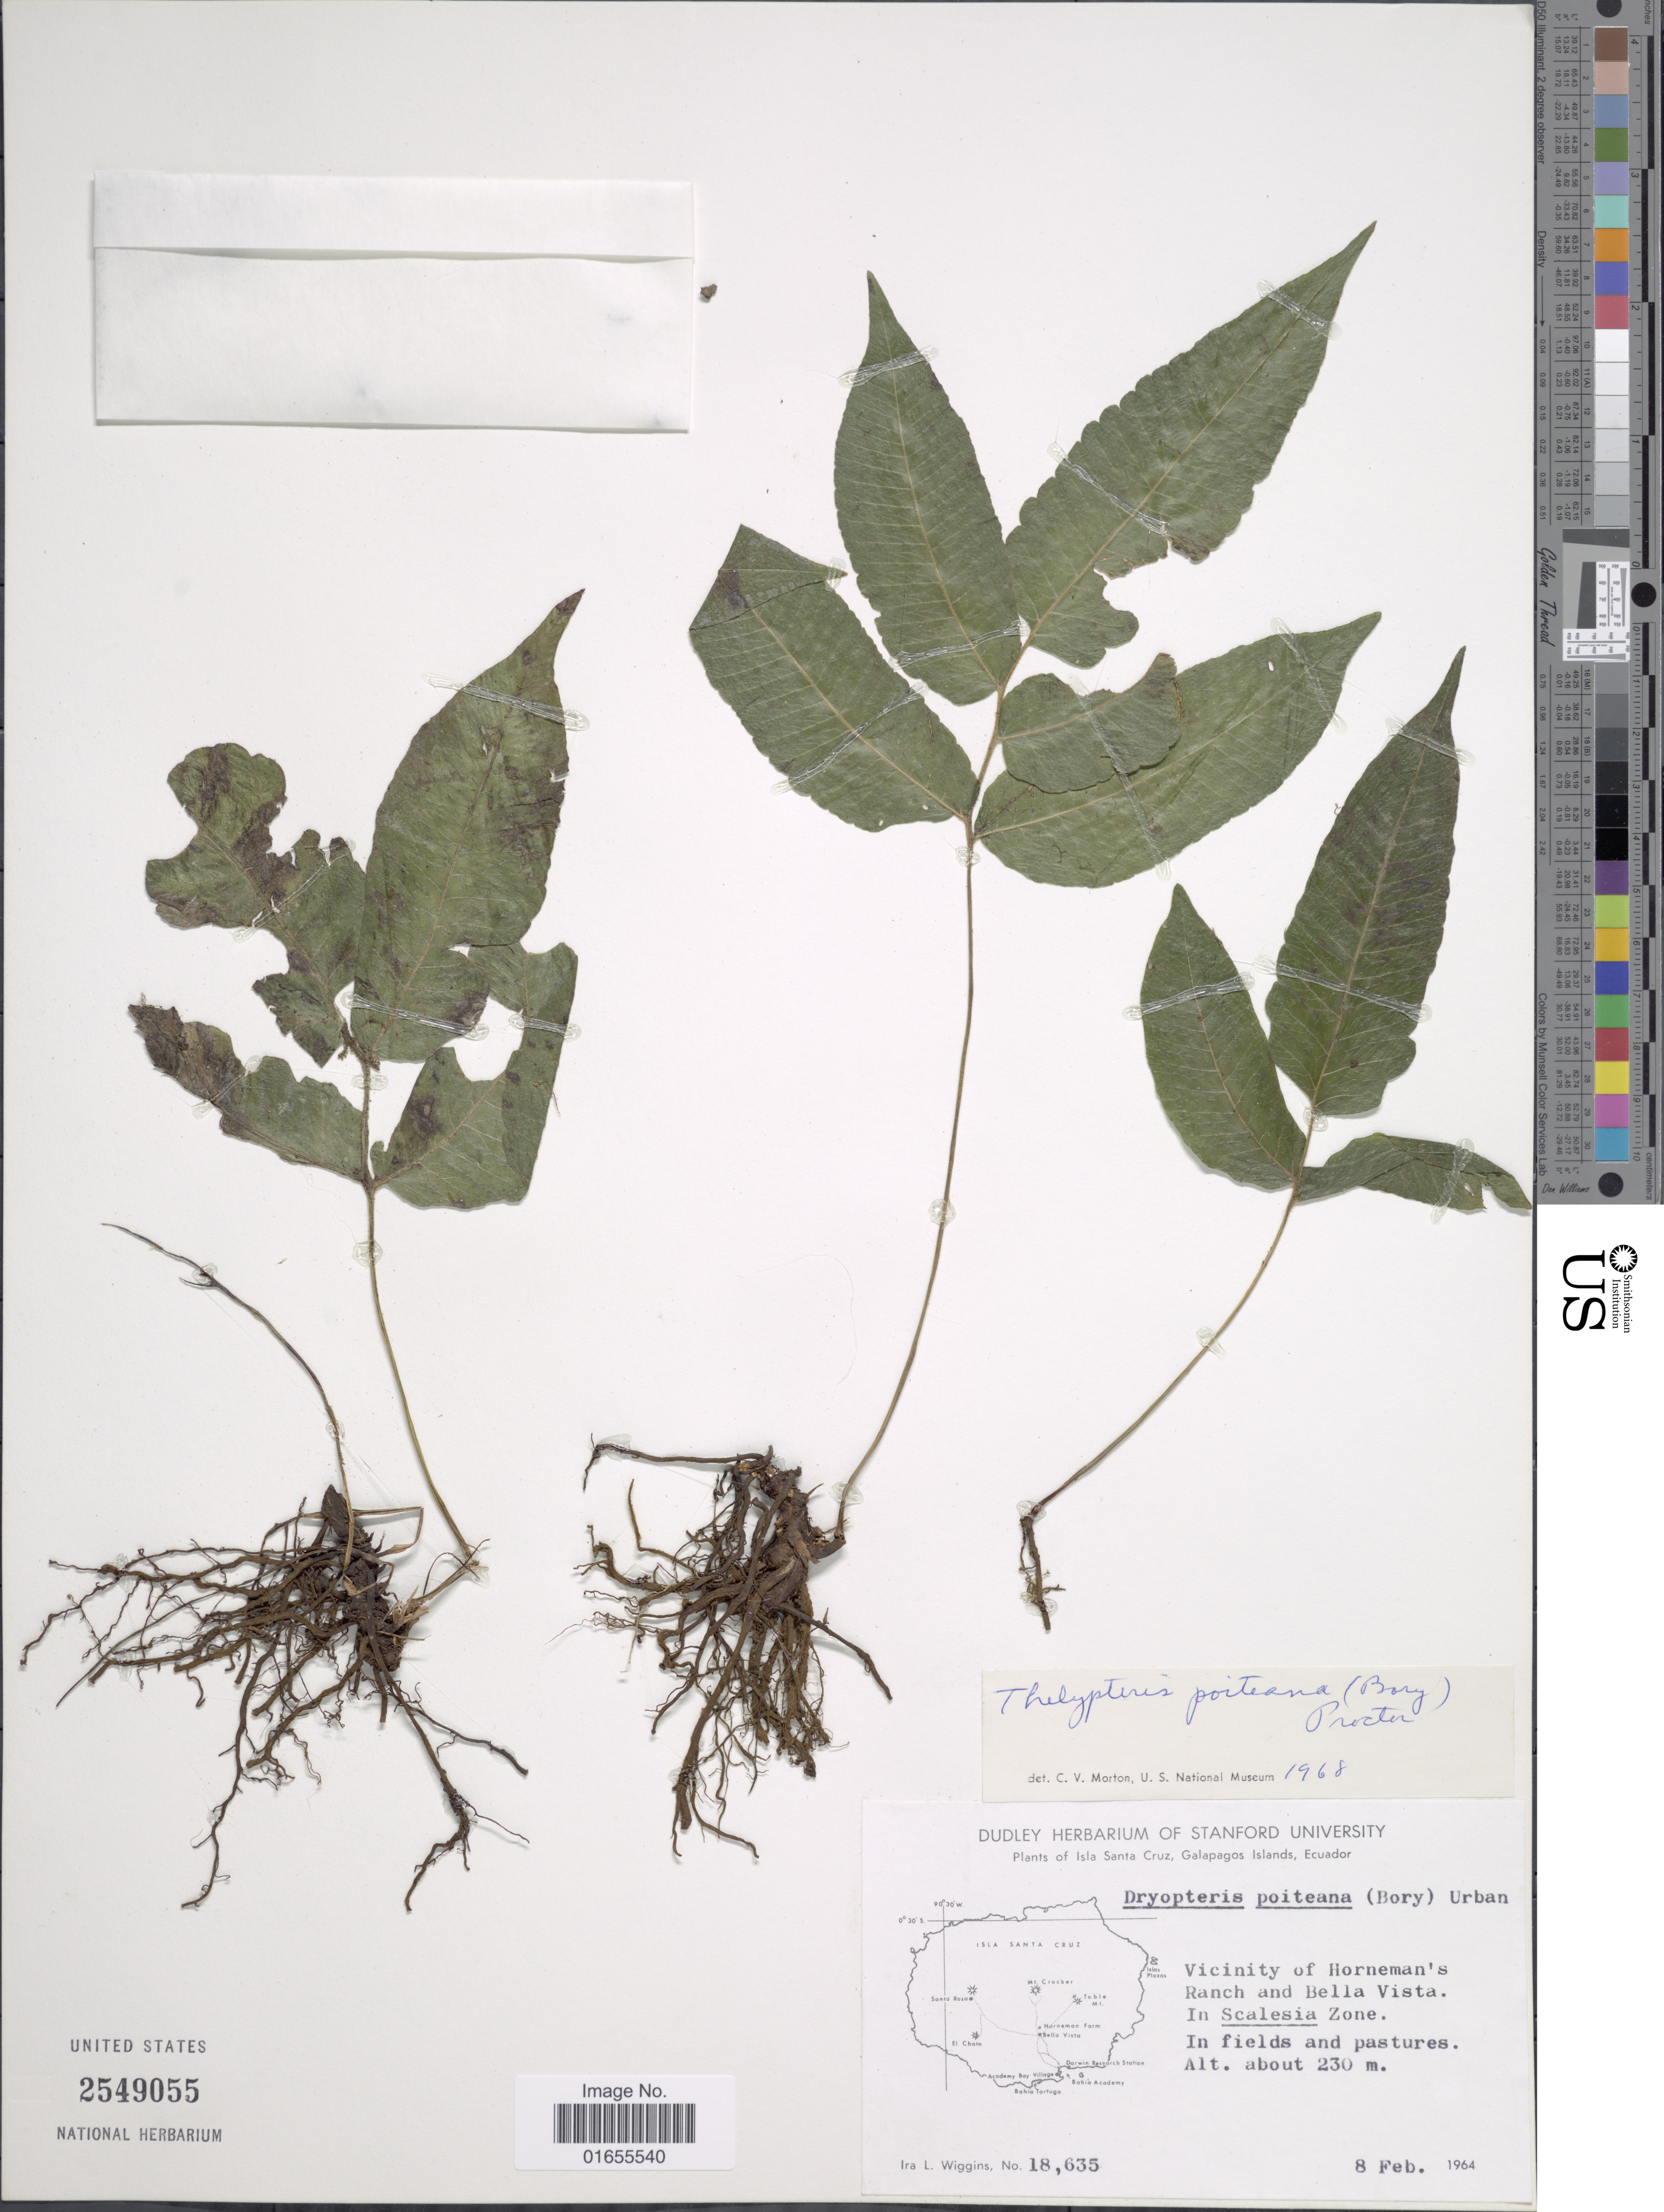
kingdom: Plantae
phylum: Tracheophyta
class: Polypodiopsida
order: Polypodiales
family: Thelypteridaceae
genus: Goniopteris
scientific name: Goniopteris poiteana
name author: (Bory) Ching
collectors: I. L. Wiggins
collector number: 18.635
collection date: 1964-02-08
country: Ecuador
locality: Isla Santa Cruz, Galapagos Islands, vicinity of Horneman's Ranch and Bella Vista. In Scalesia Zone. In fields and pastures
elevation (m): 230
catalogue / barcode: US 2549055